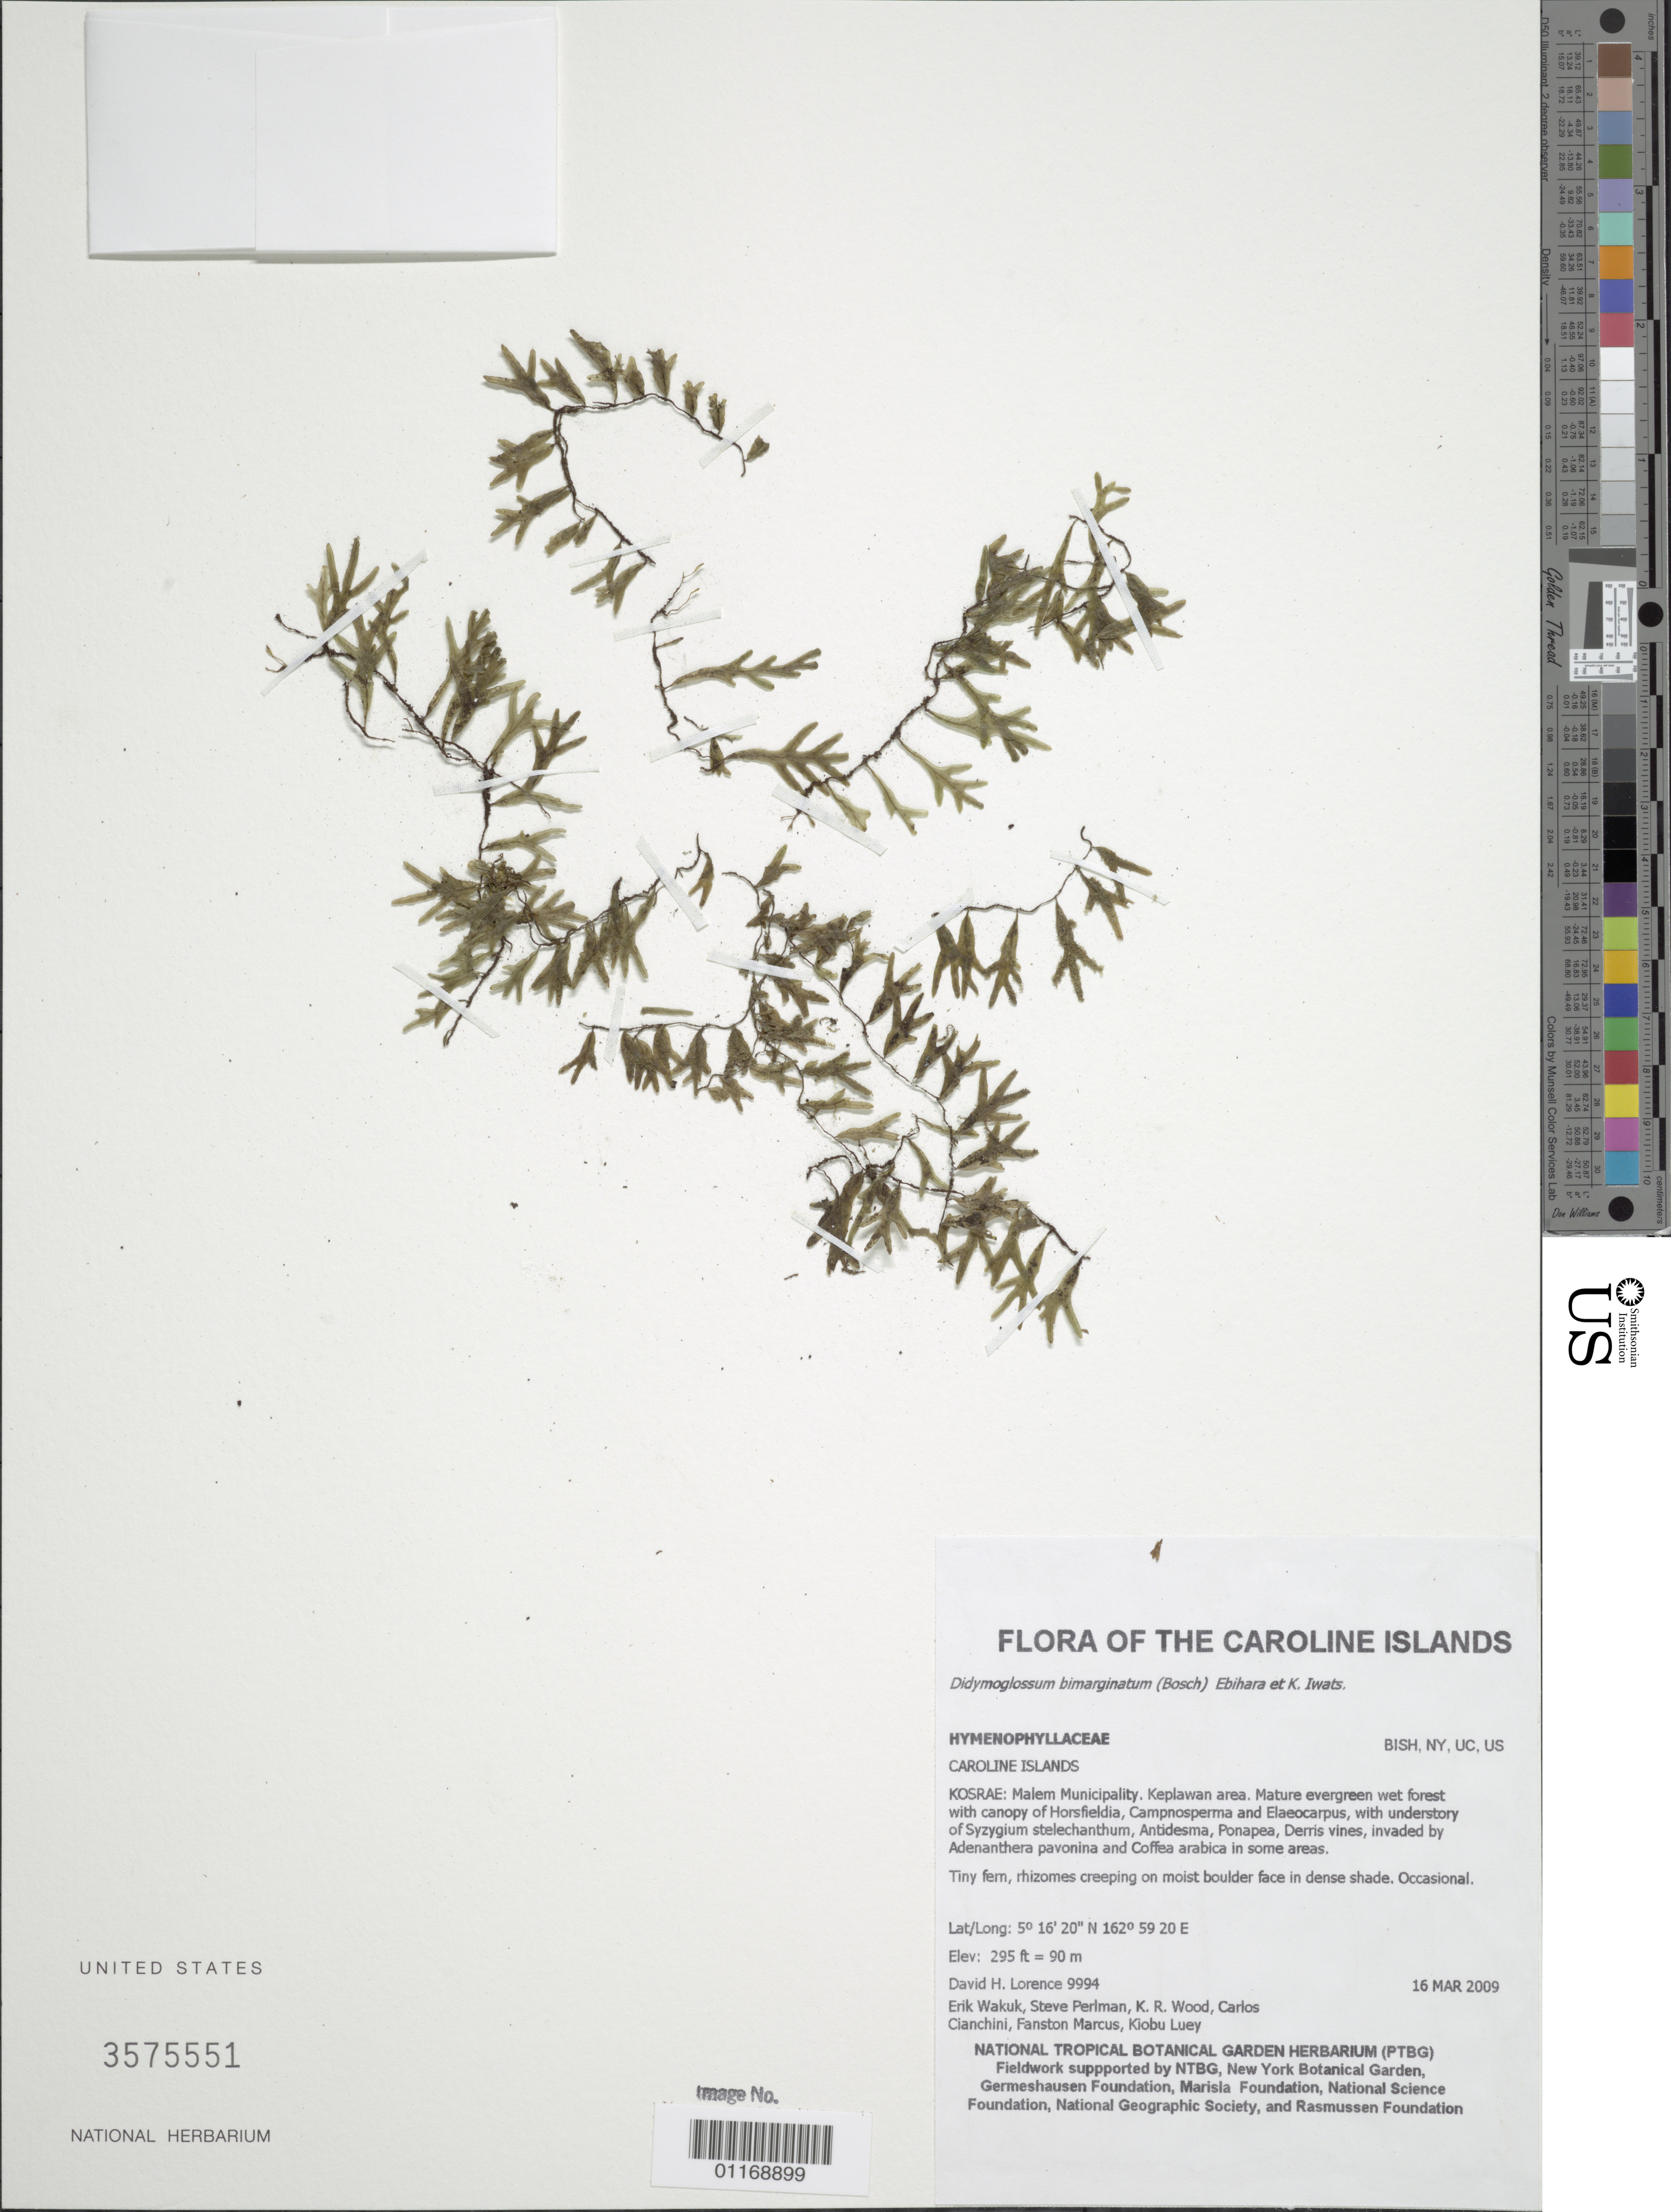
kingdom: Plantae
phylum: Tracheophyta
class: Polypodiopsida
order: Hymenophyllales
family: Hymenophyllaceae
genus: Didymoglossum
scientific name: Didymoglossum bimarginatum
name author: (Bosch) Ebihara & K. Iwats.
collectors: D. Lorence, E. Wakuk, S. P. Perlman, K. R. Wood, C. Cianchini, F. Marcus & K. Luey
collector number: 9994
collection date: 2009-03-16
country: Micronesia, Federated States of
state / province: Kosrae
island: Kosrae [Kusaie]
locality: Malem Municipality, Keplawan area.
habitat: On moist boulder face in dense shade. Mature evergreen wet forest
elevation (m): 90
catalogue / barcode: US 3575551